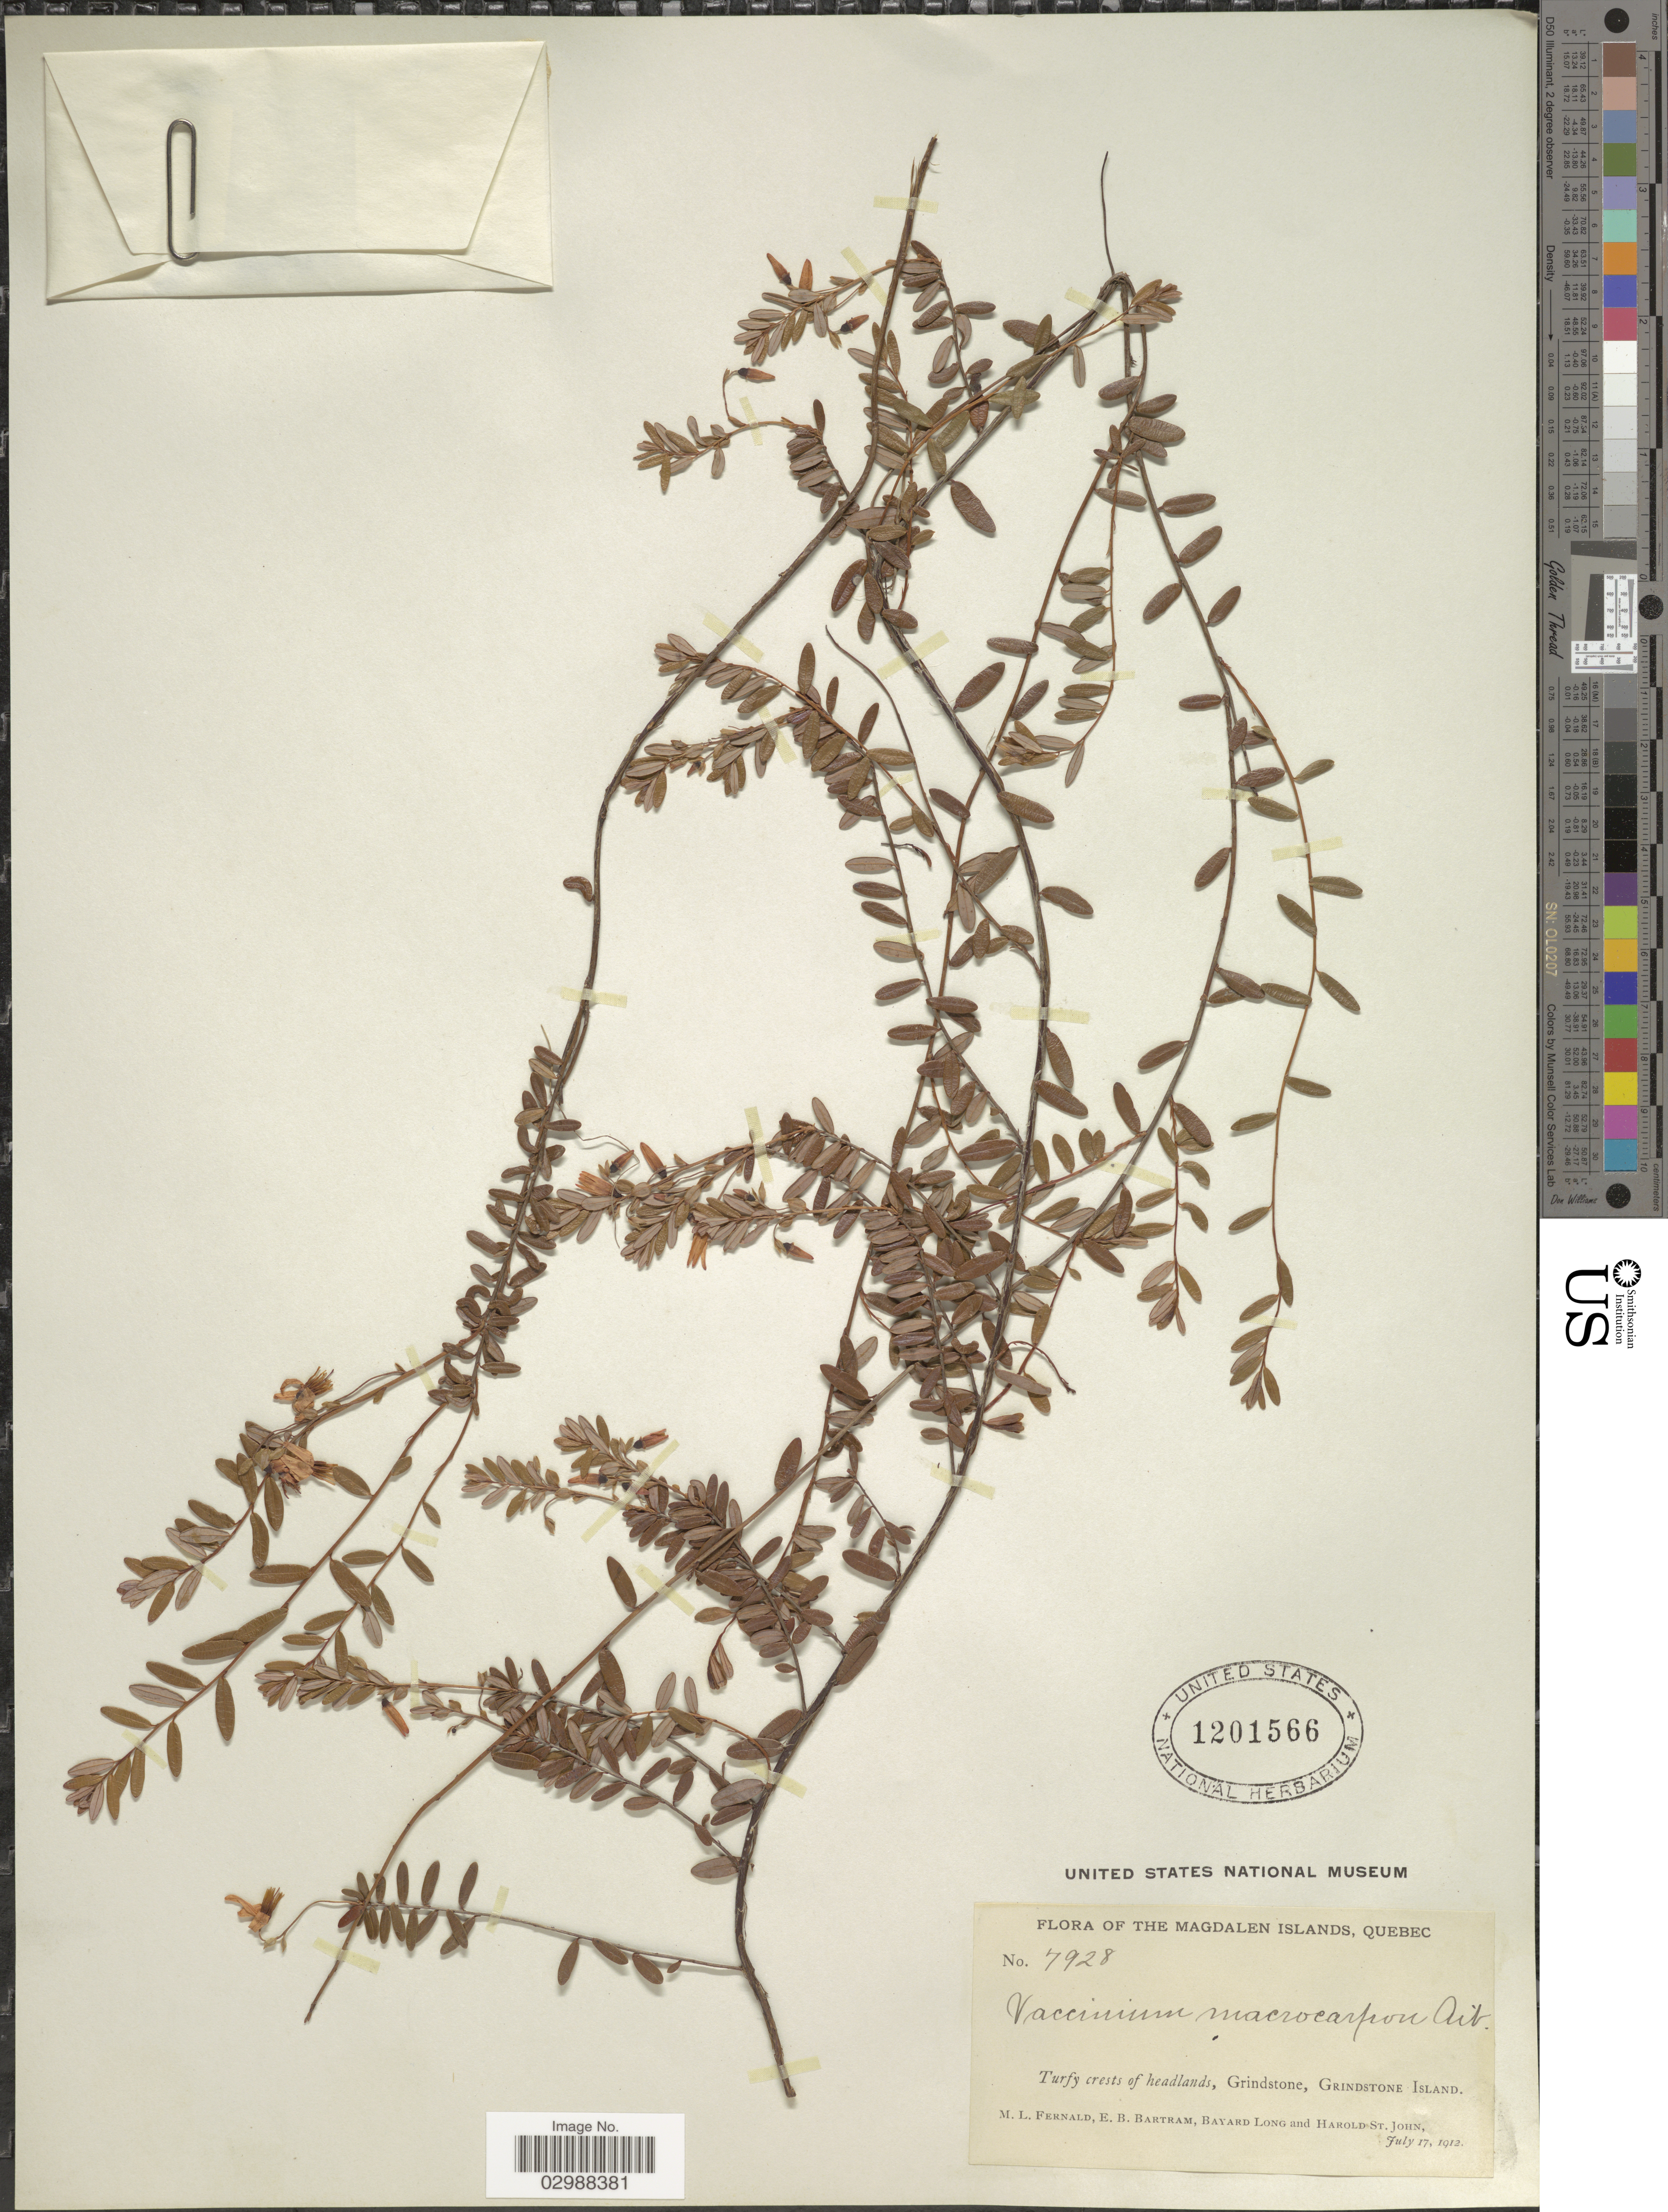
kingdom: Plantae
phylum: Tracheophyta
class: Magnoliopsida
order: Ericales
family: Ericaceae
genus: Vaccinium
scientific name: Vaccinium macrocarpon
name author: Aiton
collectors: M. L. Fernald, E. B. Bartram, B. Long & H. St. John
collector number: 7928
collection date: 1912-07-17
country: Canada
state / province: Quebec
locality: Magdalen Islands. Turfy crests of headlands, Grindstone, Grindstone Island.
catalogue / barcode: US 1201566